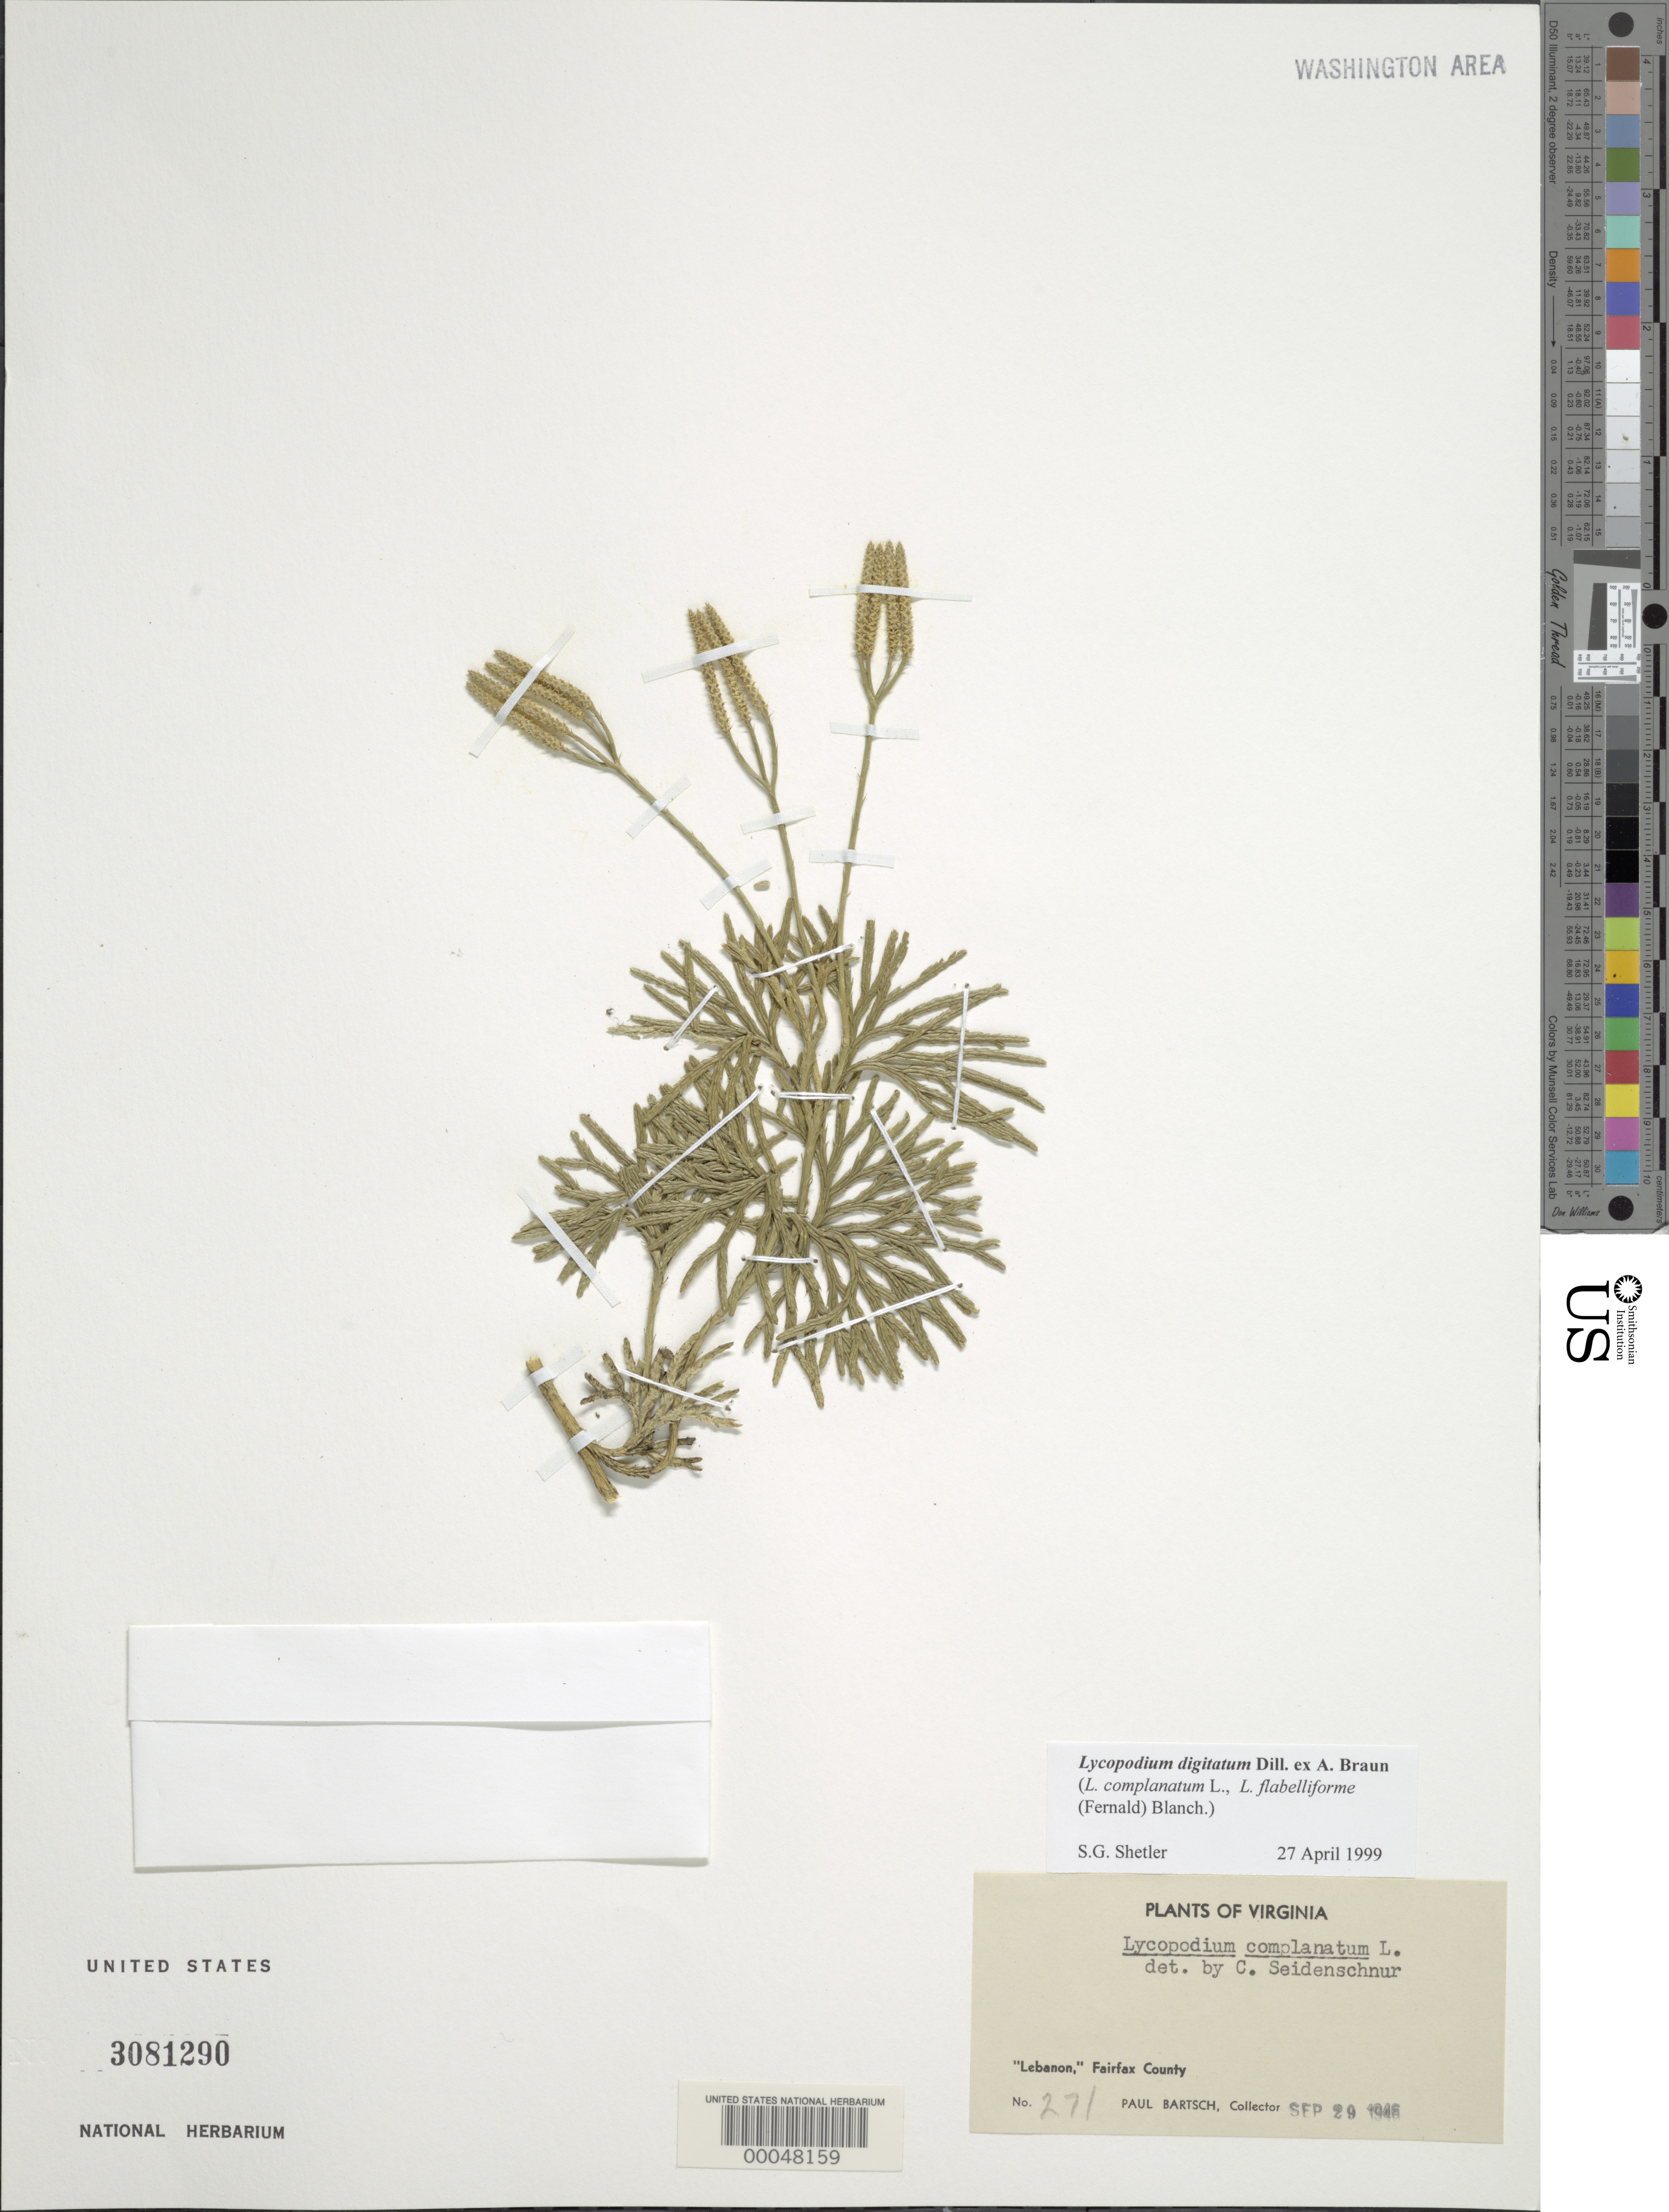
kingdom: Plantae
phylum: Tracheophyta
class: Lycopodiopsida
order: Lycopodiales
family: Lycopodiaceae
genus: Diphasiastrum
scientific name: Diphasiastrum digitatum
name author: (Dill. ex A. Braun) Holub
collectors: P. Bartsch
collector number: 271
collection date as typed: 29 Sep 1946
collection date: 1946-09-29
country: United States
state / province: Virginia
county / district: Fairfax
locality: Lebanon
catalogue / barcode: US 3081290